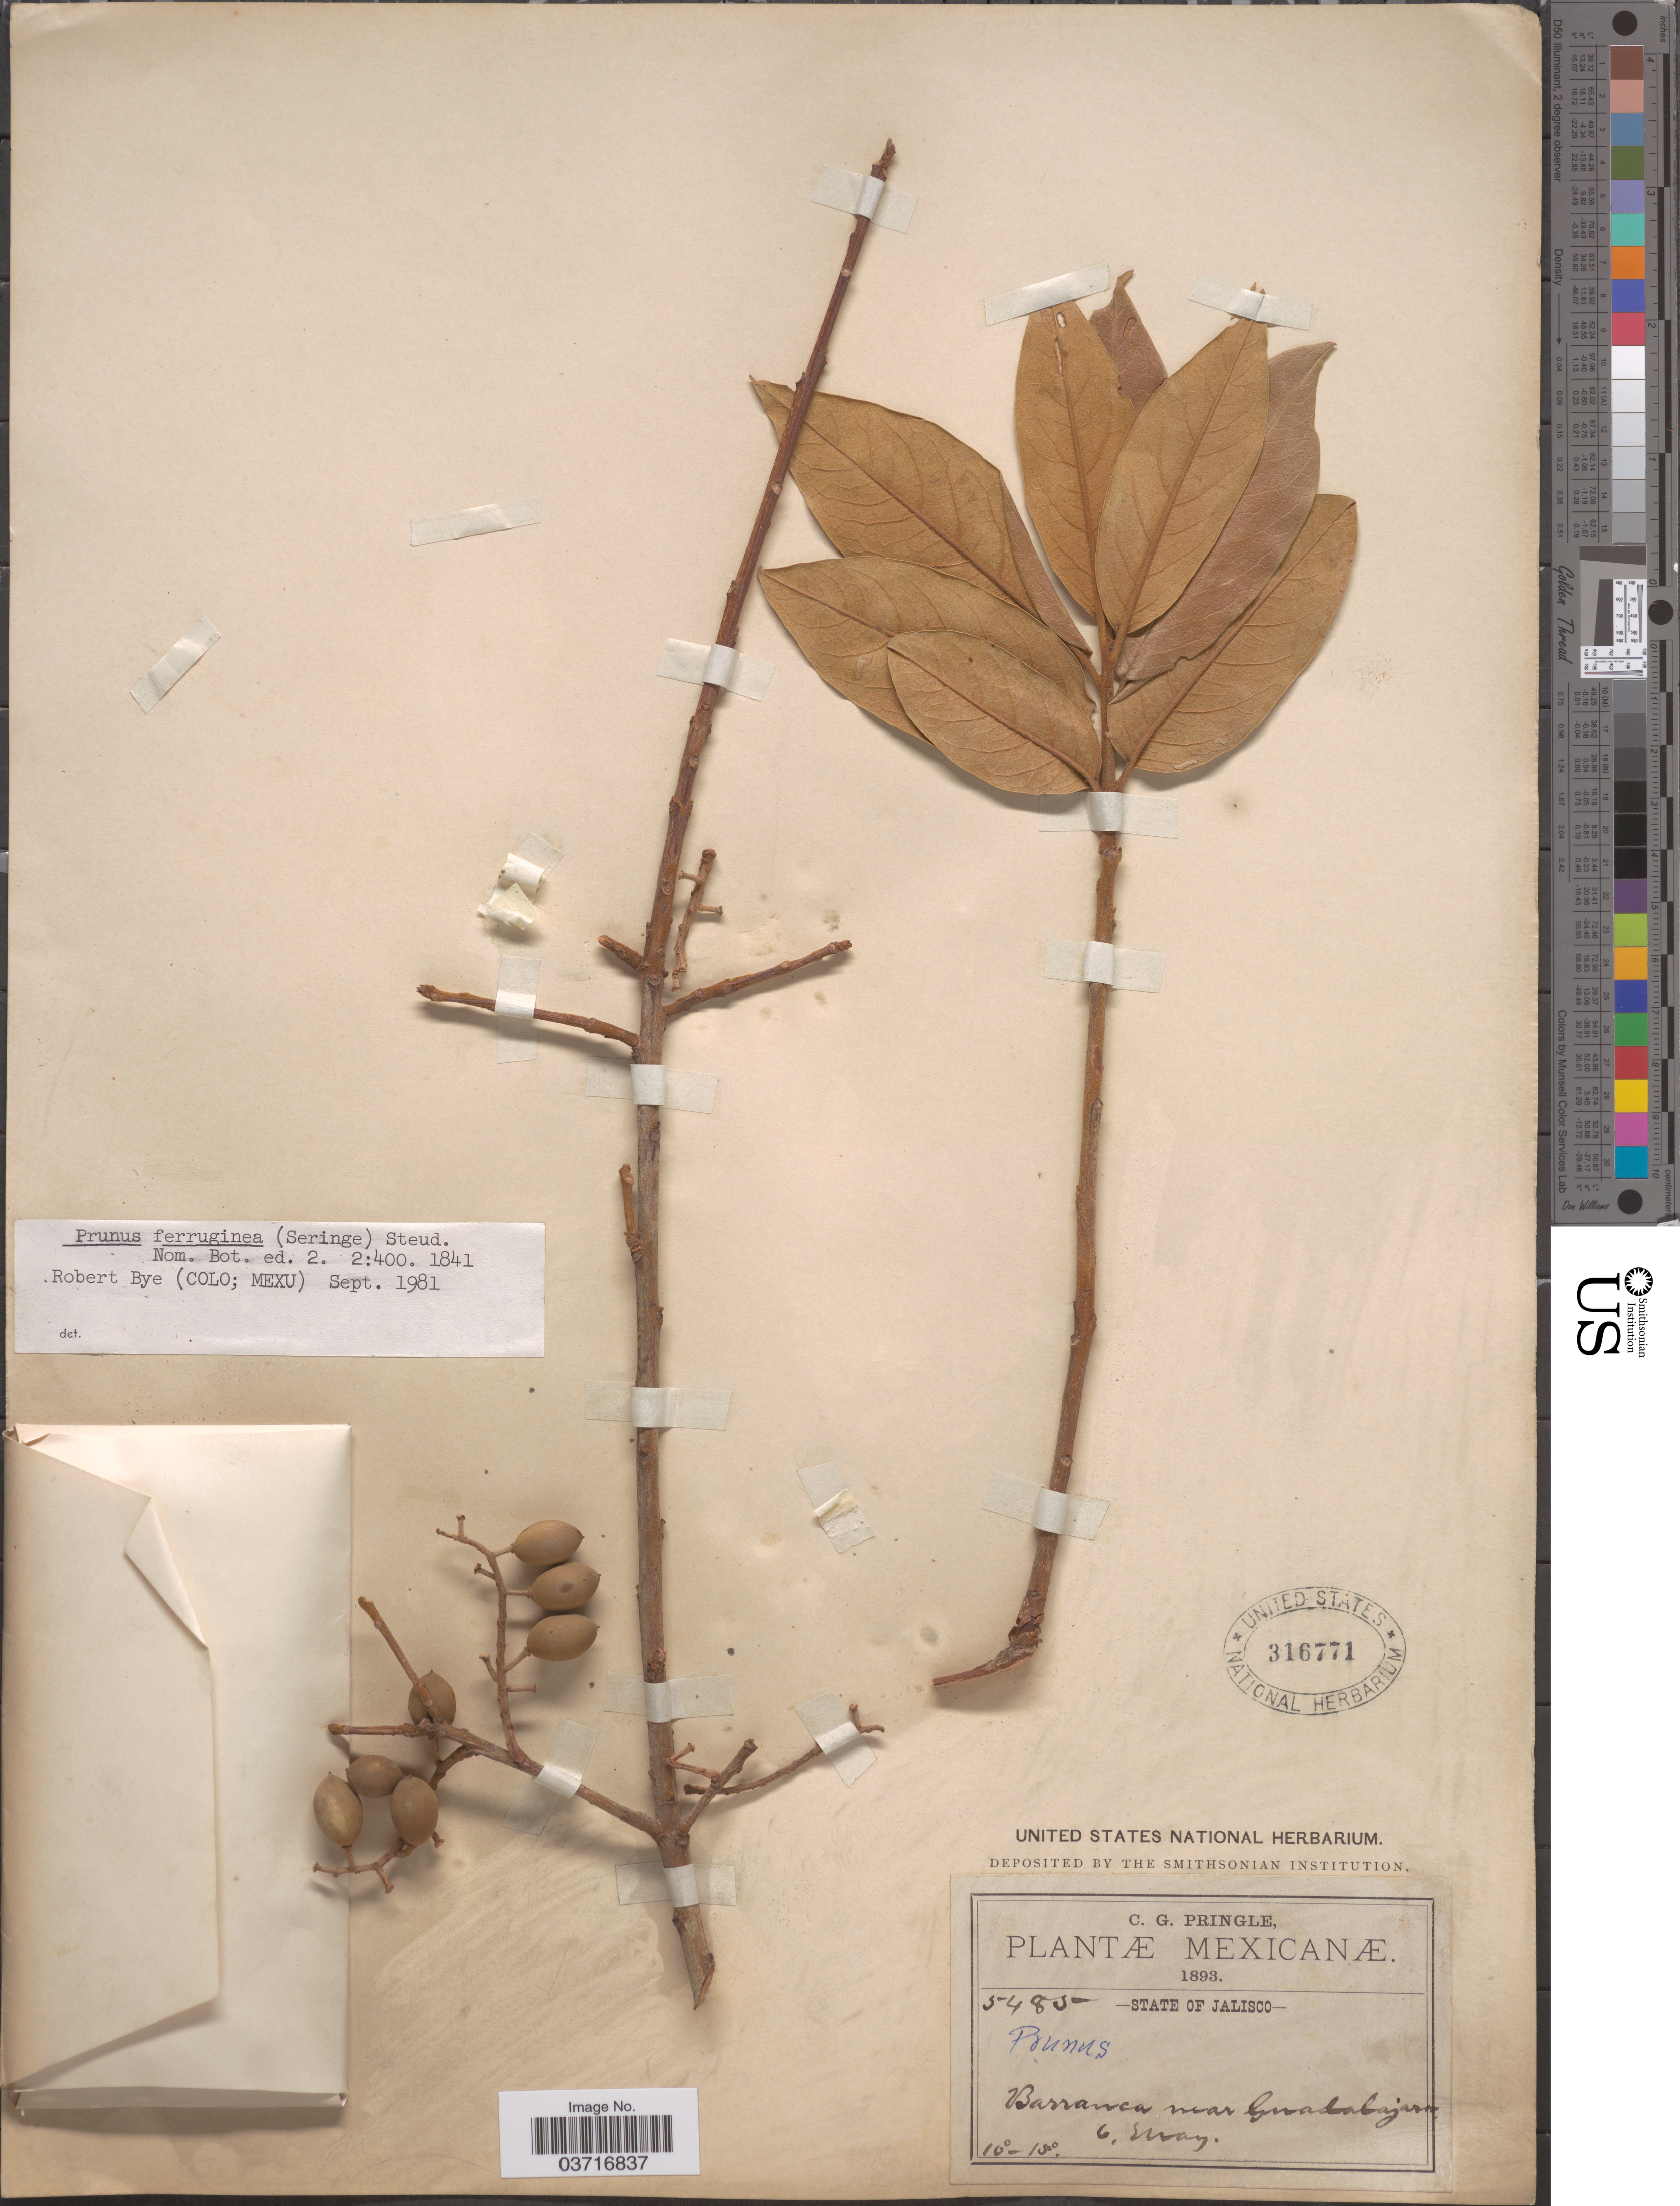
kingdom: Plantae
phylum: Tracheophyta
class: Magnoliopsida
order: Rosales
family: Rosaceae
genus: Prunus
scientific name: Prunus ferruginea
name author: Wall.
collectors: C. G. Pringle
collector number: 5485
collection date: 1893-05-06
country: Mexico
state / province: Jalisco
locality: Barranca near Guadalajara.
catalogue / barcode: US 316771